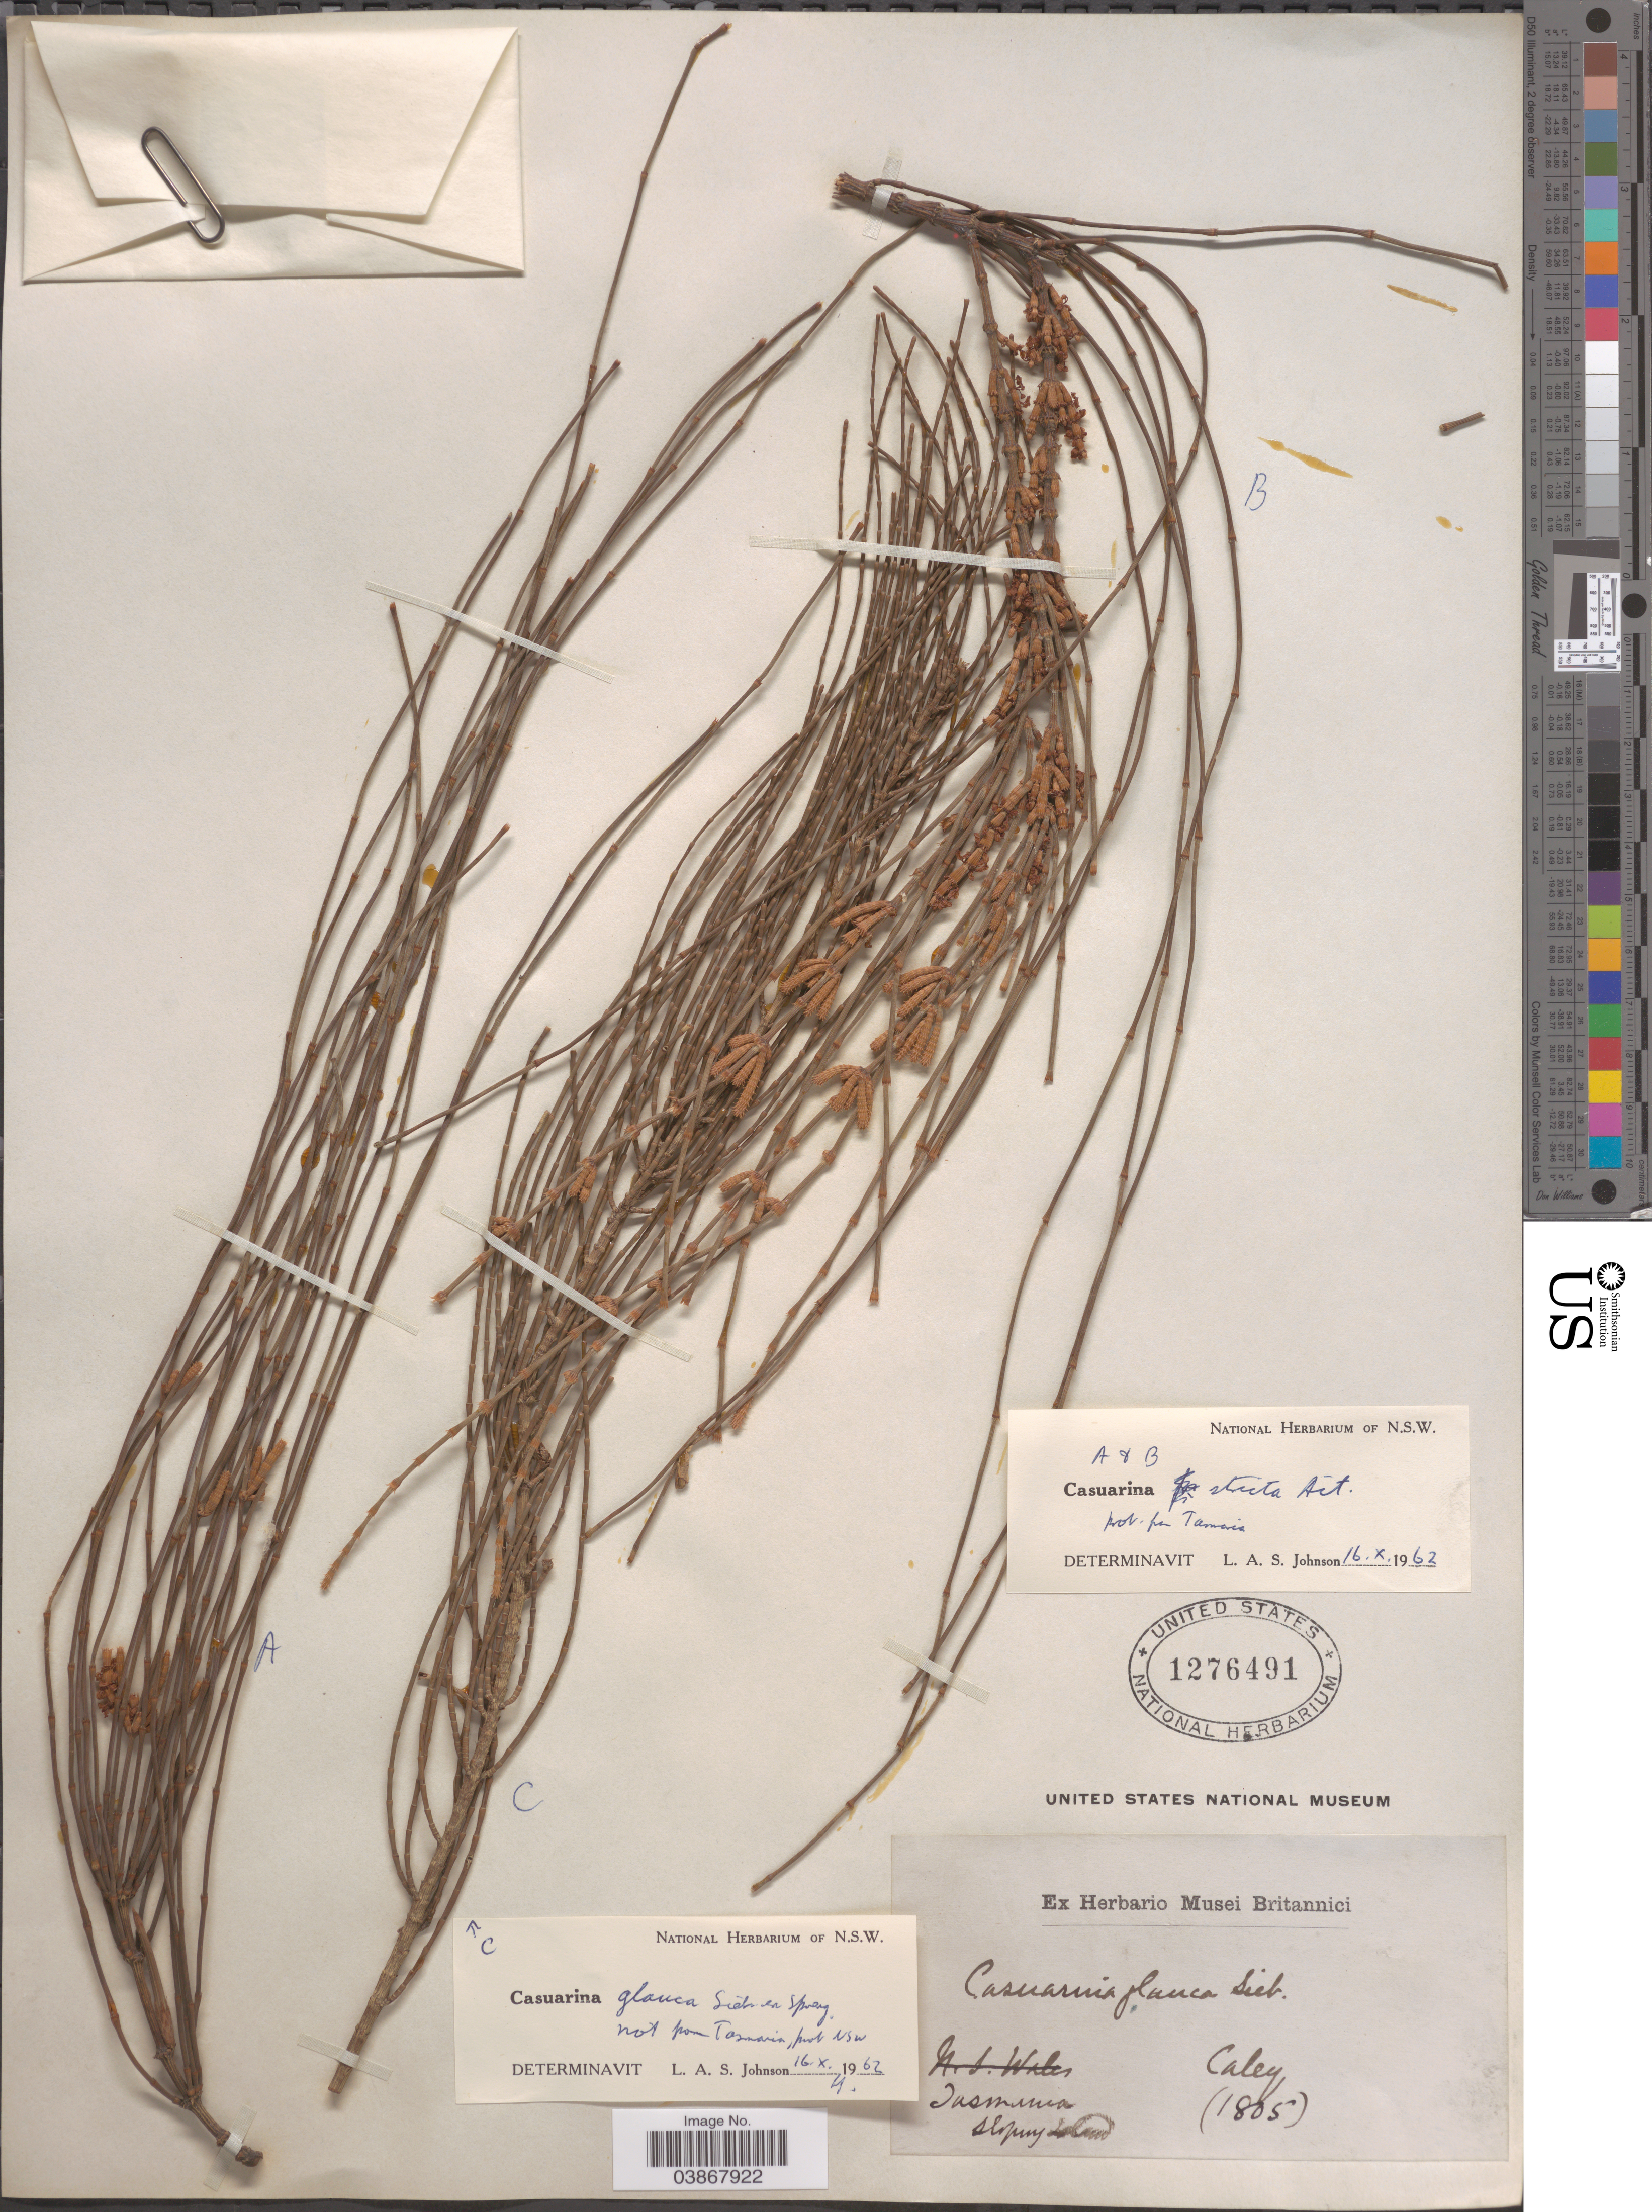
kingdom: Plantae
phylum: Tracheophyta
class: Magnoliopsida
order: Fagales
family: Casuarinaceae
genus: Casuarina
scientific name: Casuarina stricta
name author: Aiton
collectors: -. Caley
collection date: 1805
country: Australia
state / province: Tasmania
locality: Sloping Island.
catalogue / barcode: US 1276491